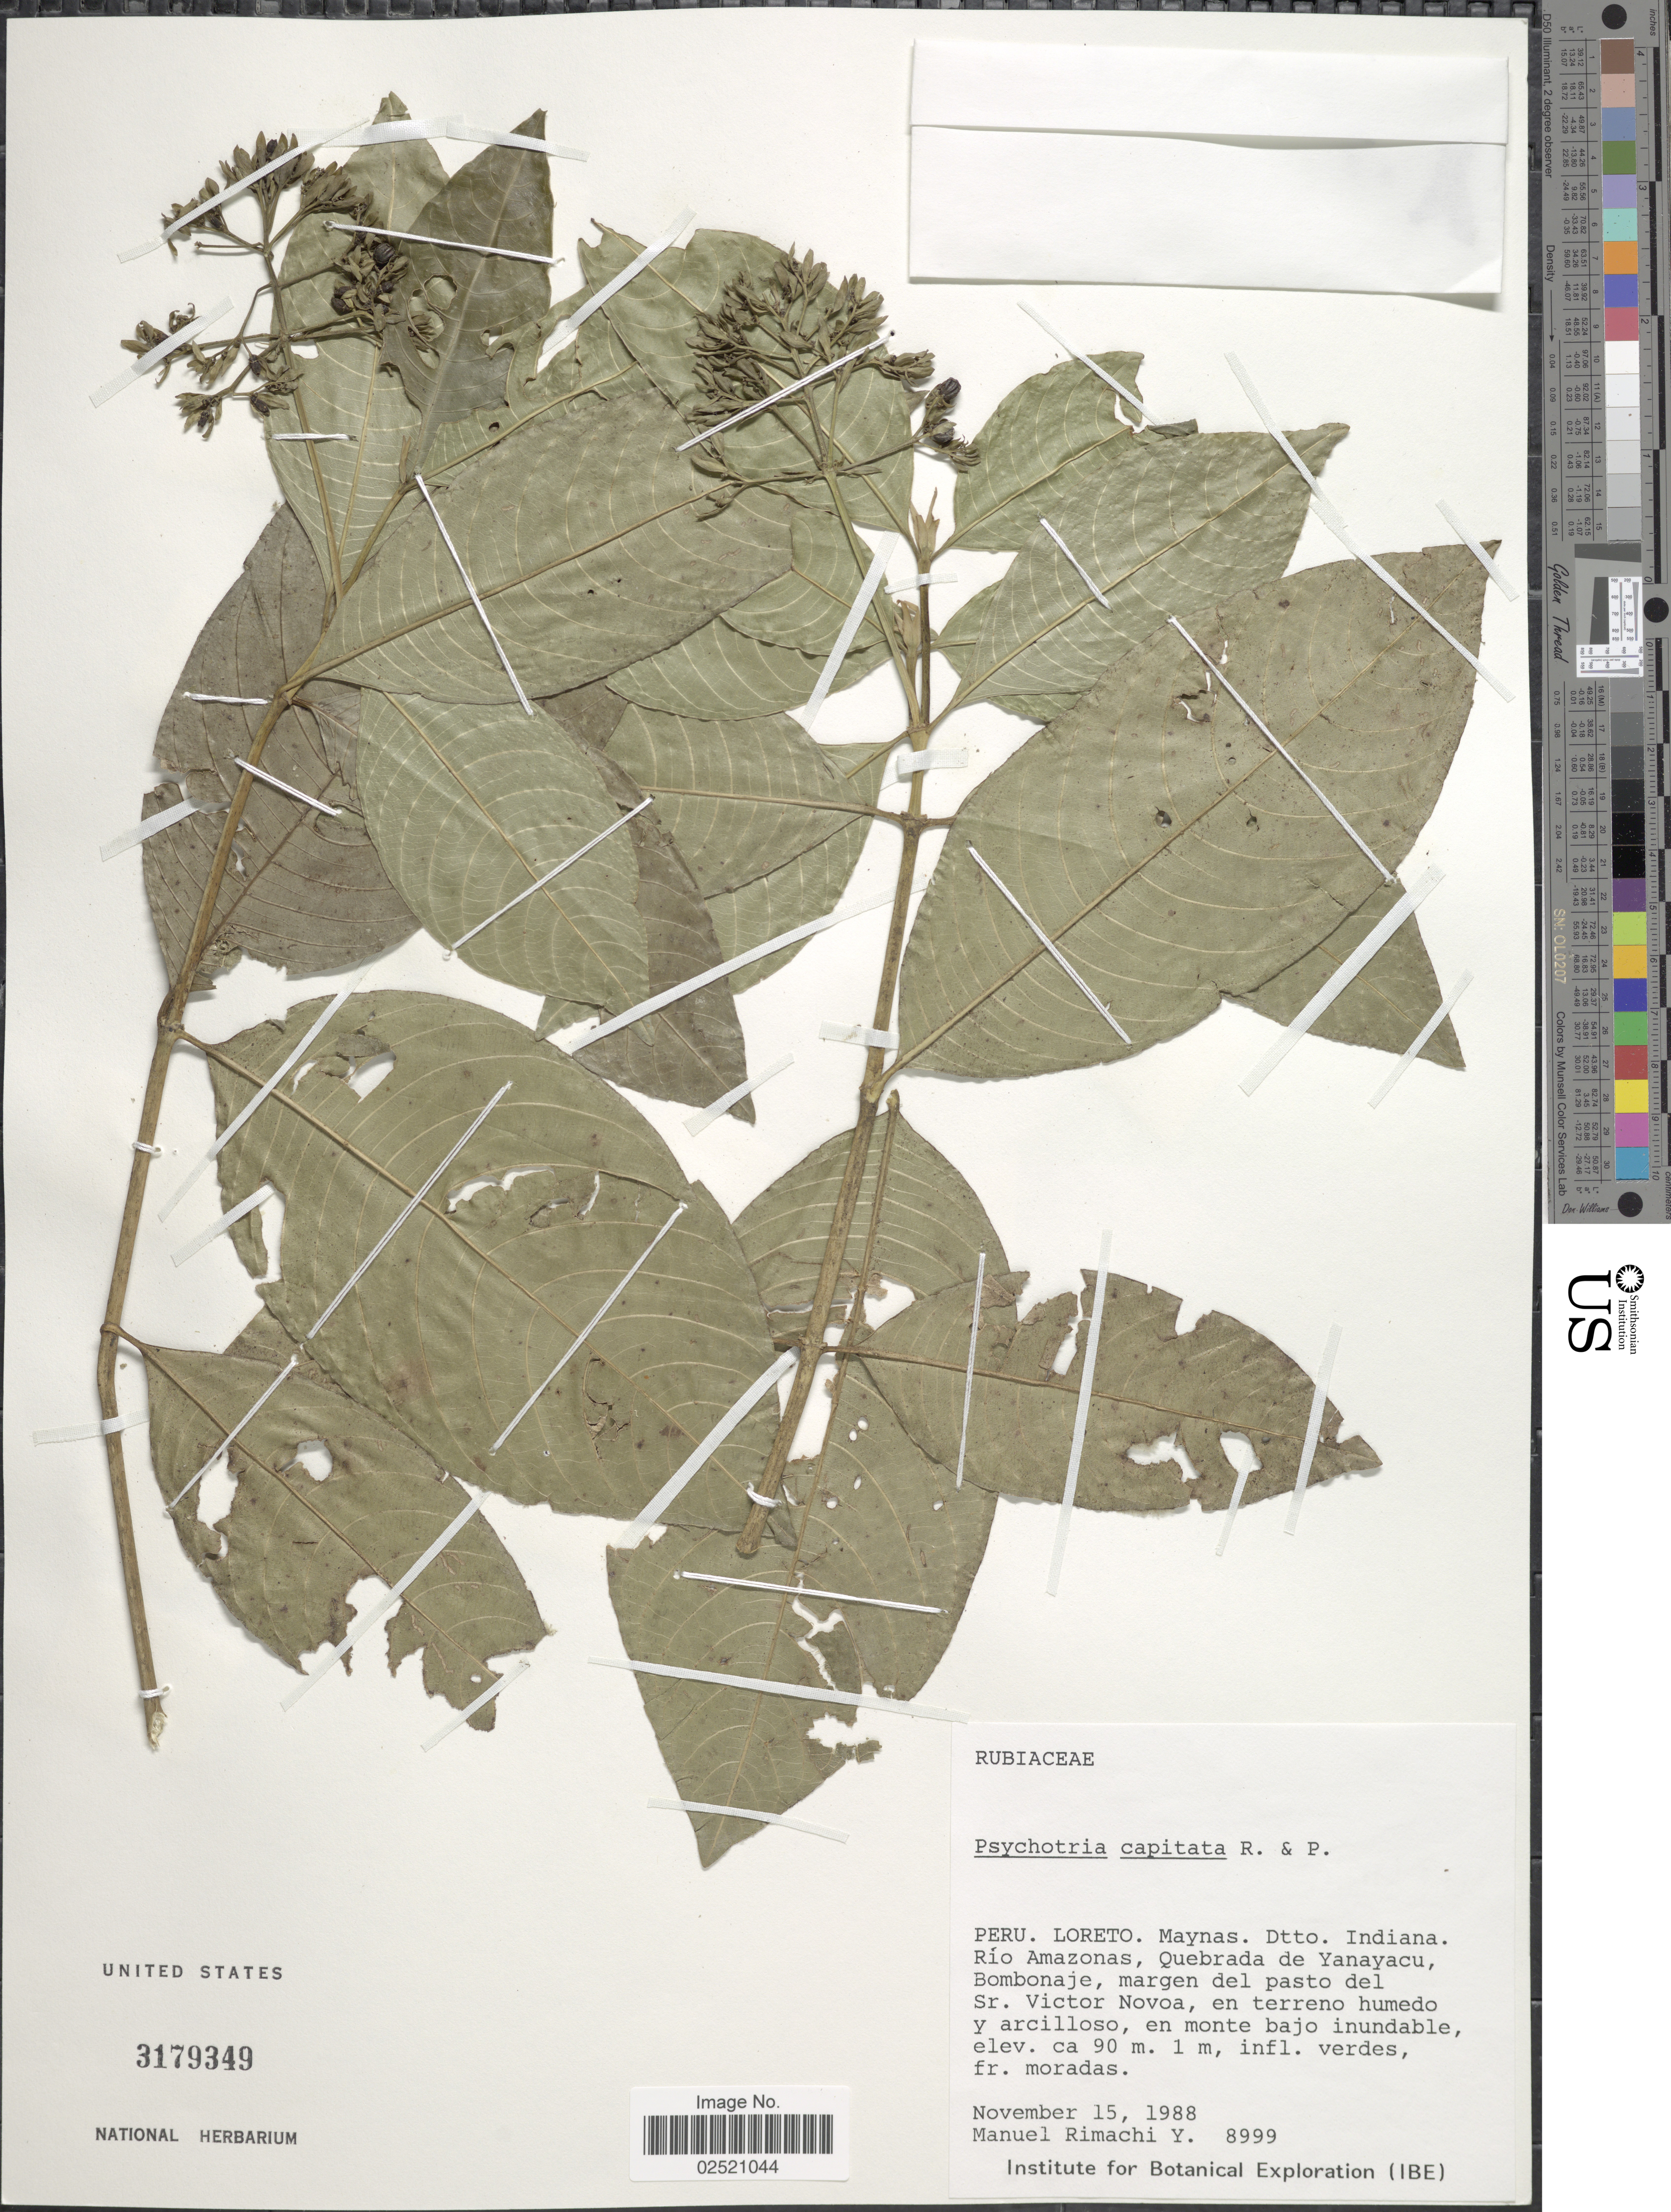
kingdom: Plantae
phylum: Tracheophyta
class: Magnoliopsida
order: Gentianales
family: Rubiaceae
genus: Psychotria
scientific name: Psychotria capitata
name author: Ruiz & Pav.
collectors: M. Rimachi Y.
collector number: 8999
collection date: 1988-11-15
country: Peru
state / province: Loreto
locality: Myanas, Dtto. Indiana, Rio Amazonas, Quebrada de Yanayacu, Bombonaje, margen del pasto del Sr. Victor Novoa, en terreno humedo y arcilloso, en monte bajo inundable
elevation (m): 90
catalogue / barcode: US 3179349